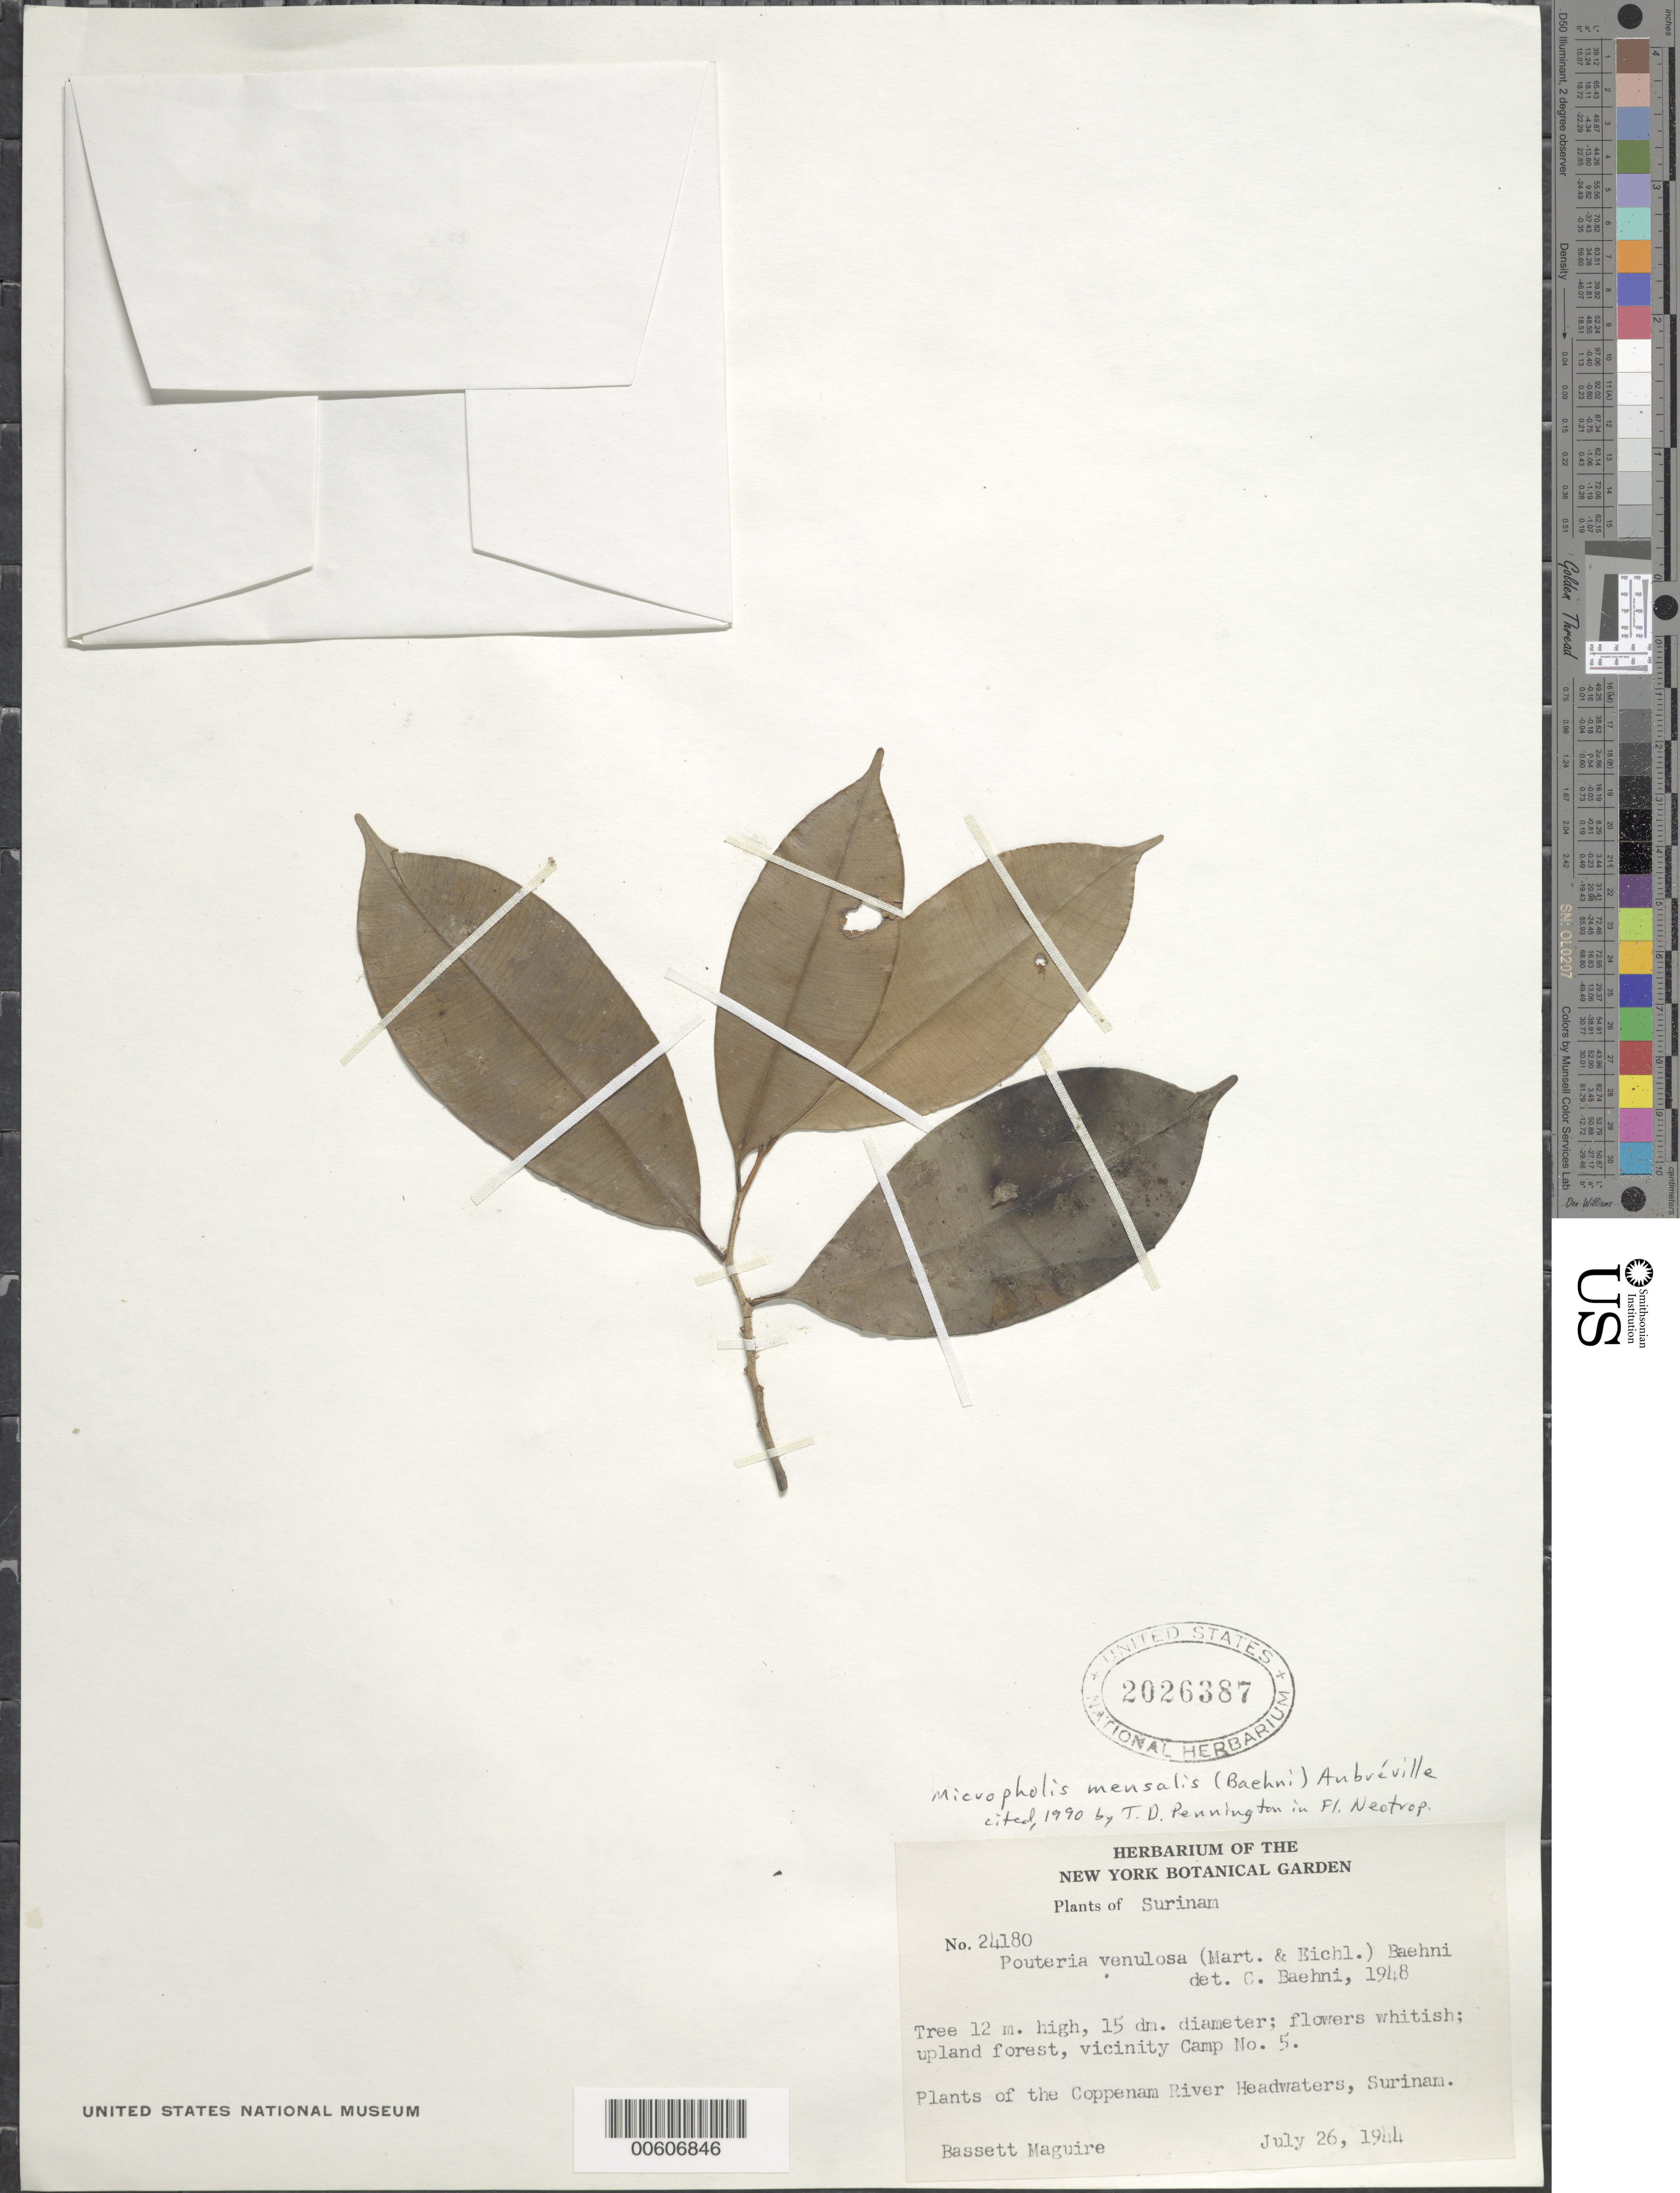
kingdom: Plantae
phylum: Tracheophyta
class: Magnoliopsida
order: Ericales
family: Sapotaceae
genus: Micropholis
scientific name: Micropholis mensalis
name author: (Baehni) Aubrév.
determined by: Pennington, T. D., (K)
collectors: B. Maguire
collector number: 24180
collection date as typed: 26-Jul-44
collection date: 1944-07-26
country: Suriname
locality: Coppename River Headwaters, Camp 5, vic.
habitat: Upland forest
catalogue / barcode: US 2026387